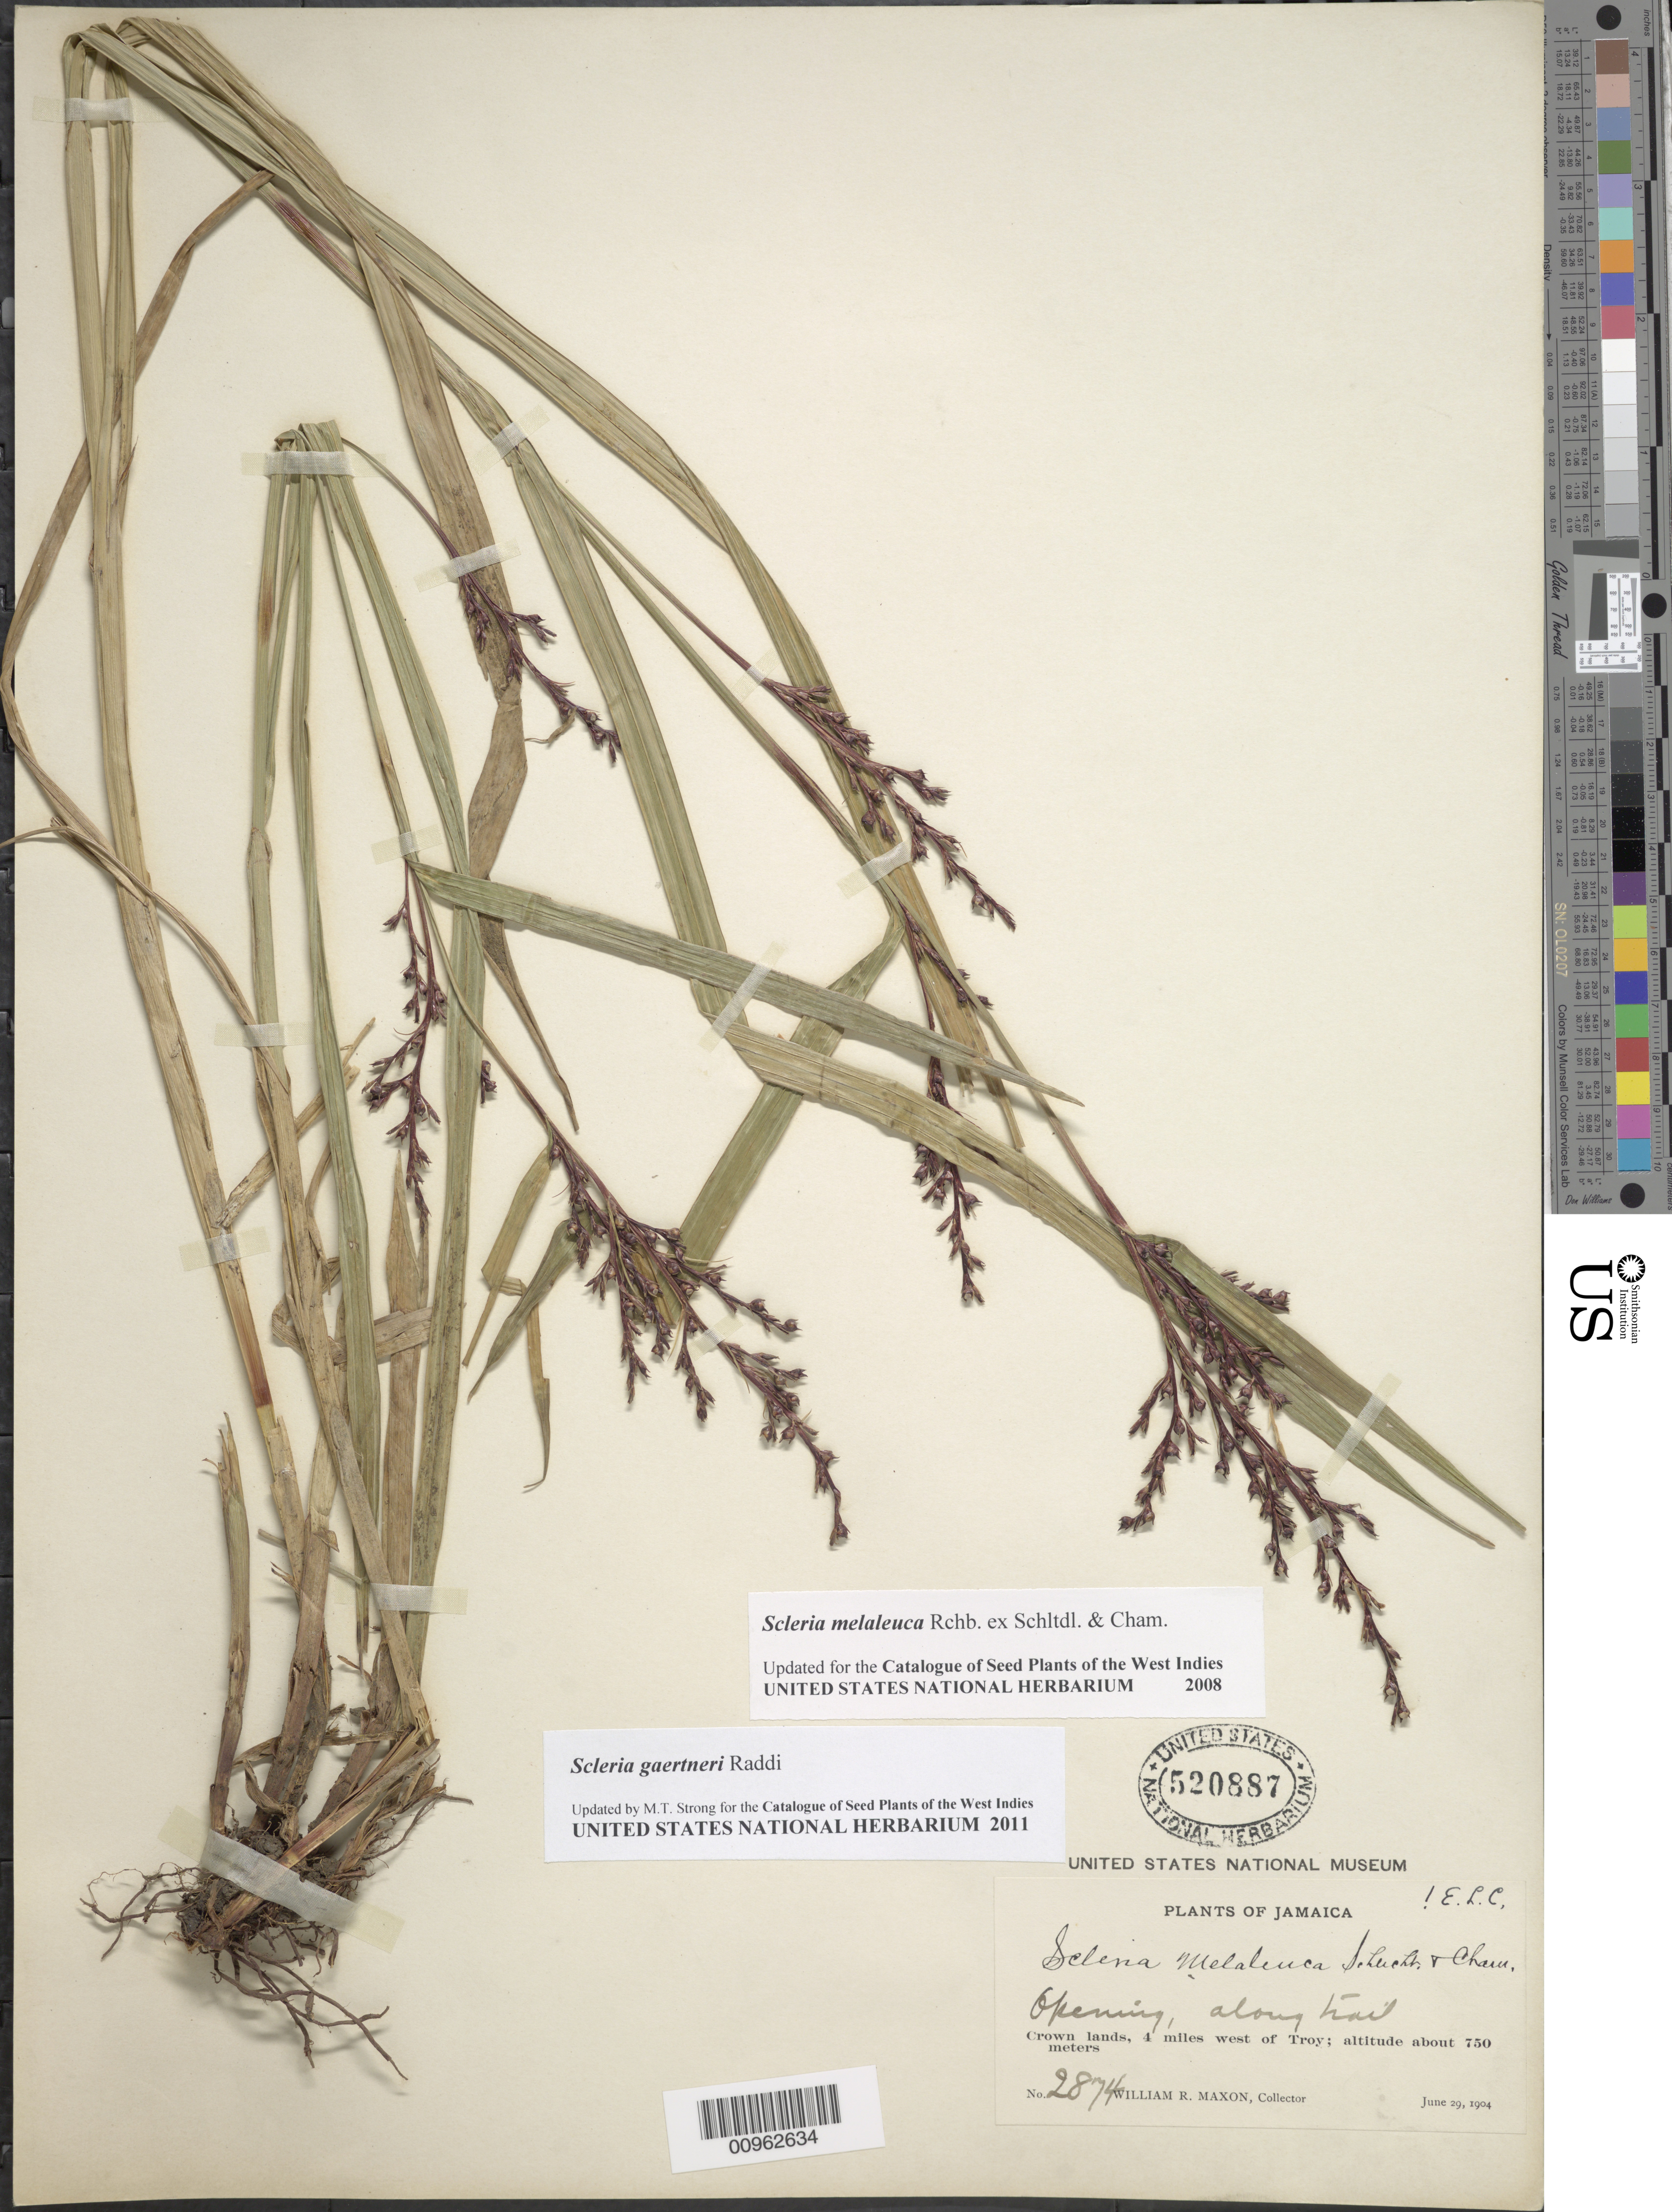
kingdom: Plantae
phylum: Tracheophyta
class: Liliopsida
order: Poales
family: Cyperaceae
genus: Scleria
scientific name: Scleria gaertneri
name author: Raddi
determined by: Strong, M. T., (US), Smithsonian Institution - National Museum of Natural History (UNITED STATES)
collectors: W. R. Maxon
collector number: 2874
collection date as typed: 29 Jun 1904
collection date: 1904-06-29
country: Jamaica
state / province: Trelawny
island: Jamaica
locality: Crown lands, 4 miles west of Troy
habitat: Opening along trail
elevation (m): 750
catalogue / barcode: US 520887